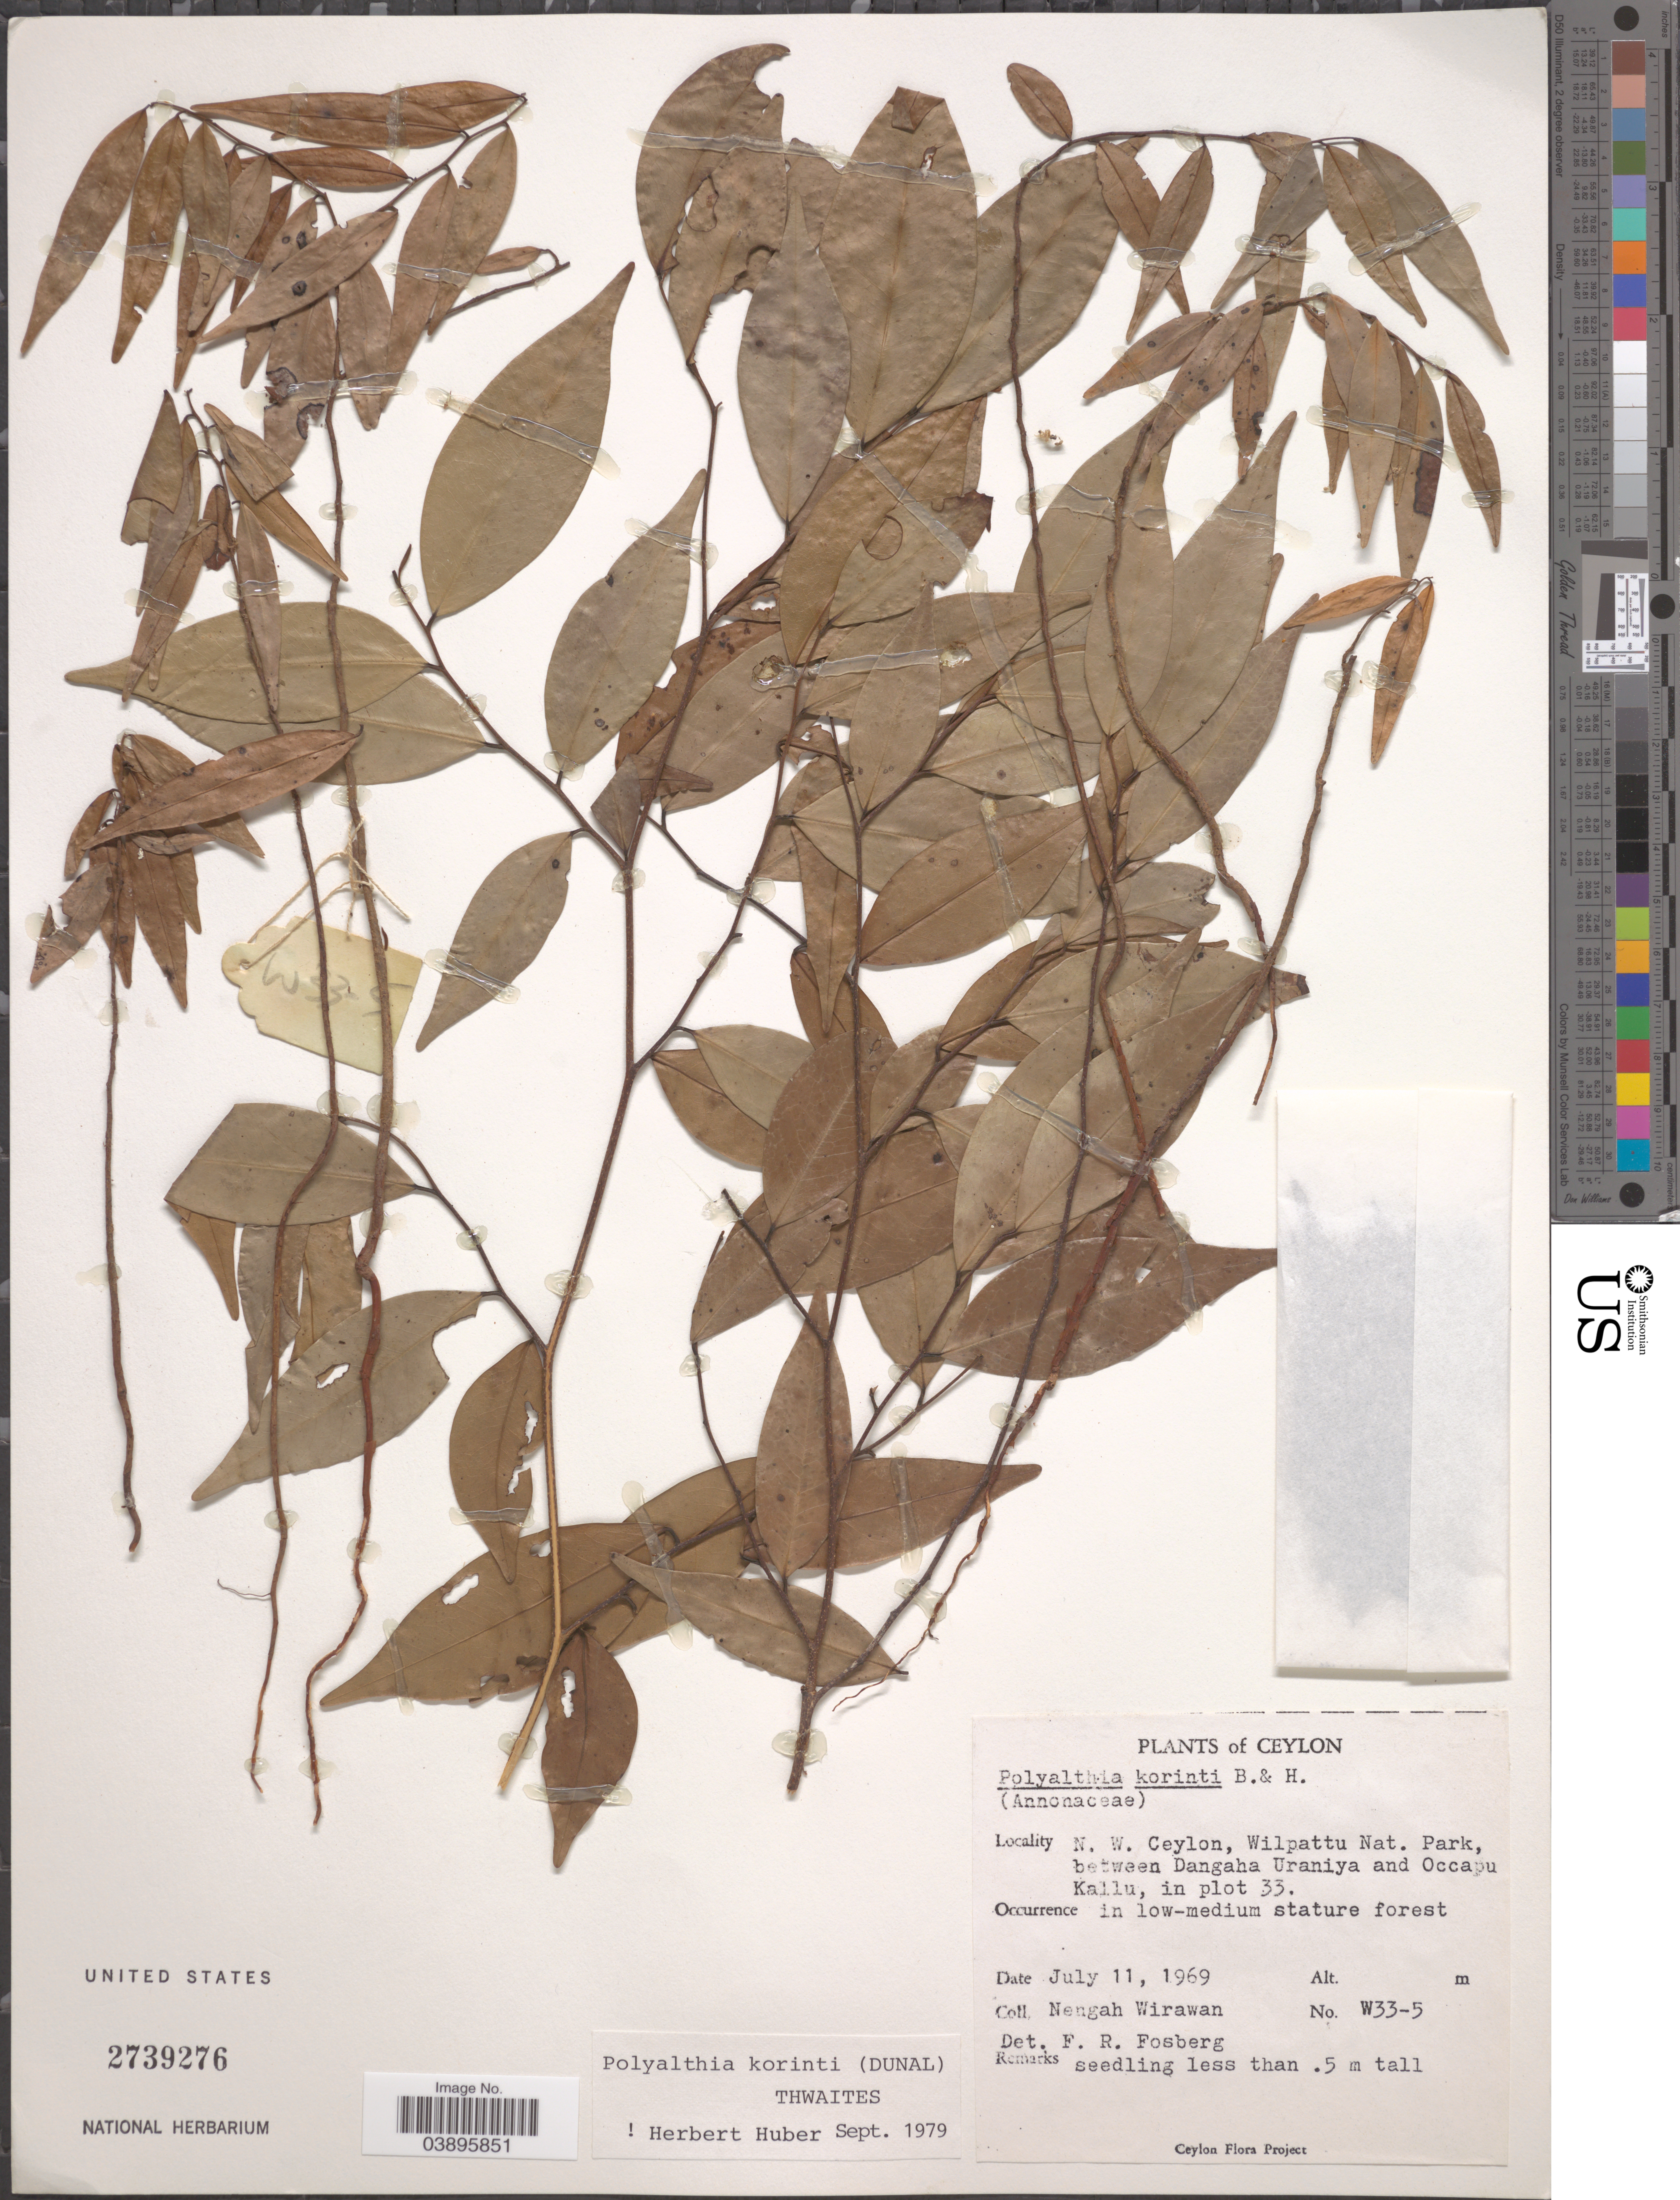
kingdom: Plantae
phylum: Tracheophyta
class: Magnoliopsida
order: Magnoliales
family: Annonaceae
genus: Polyalthia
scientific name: Polyalthia korinti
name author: (Dunal) Thwaites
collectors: N. Wirawan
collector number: W33-5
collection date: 1969-07-11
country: Sri Lanka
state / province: North Western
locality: N. W. Ceylon, Wilpattu Nat. Park, between Dangaha Uraniya and Occapu Kallu, in plot 33.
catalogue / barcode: US 2739276